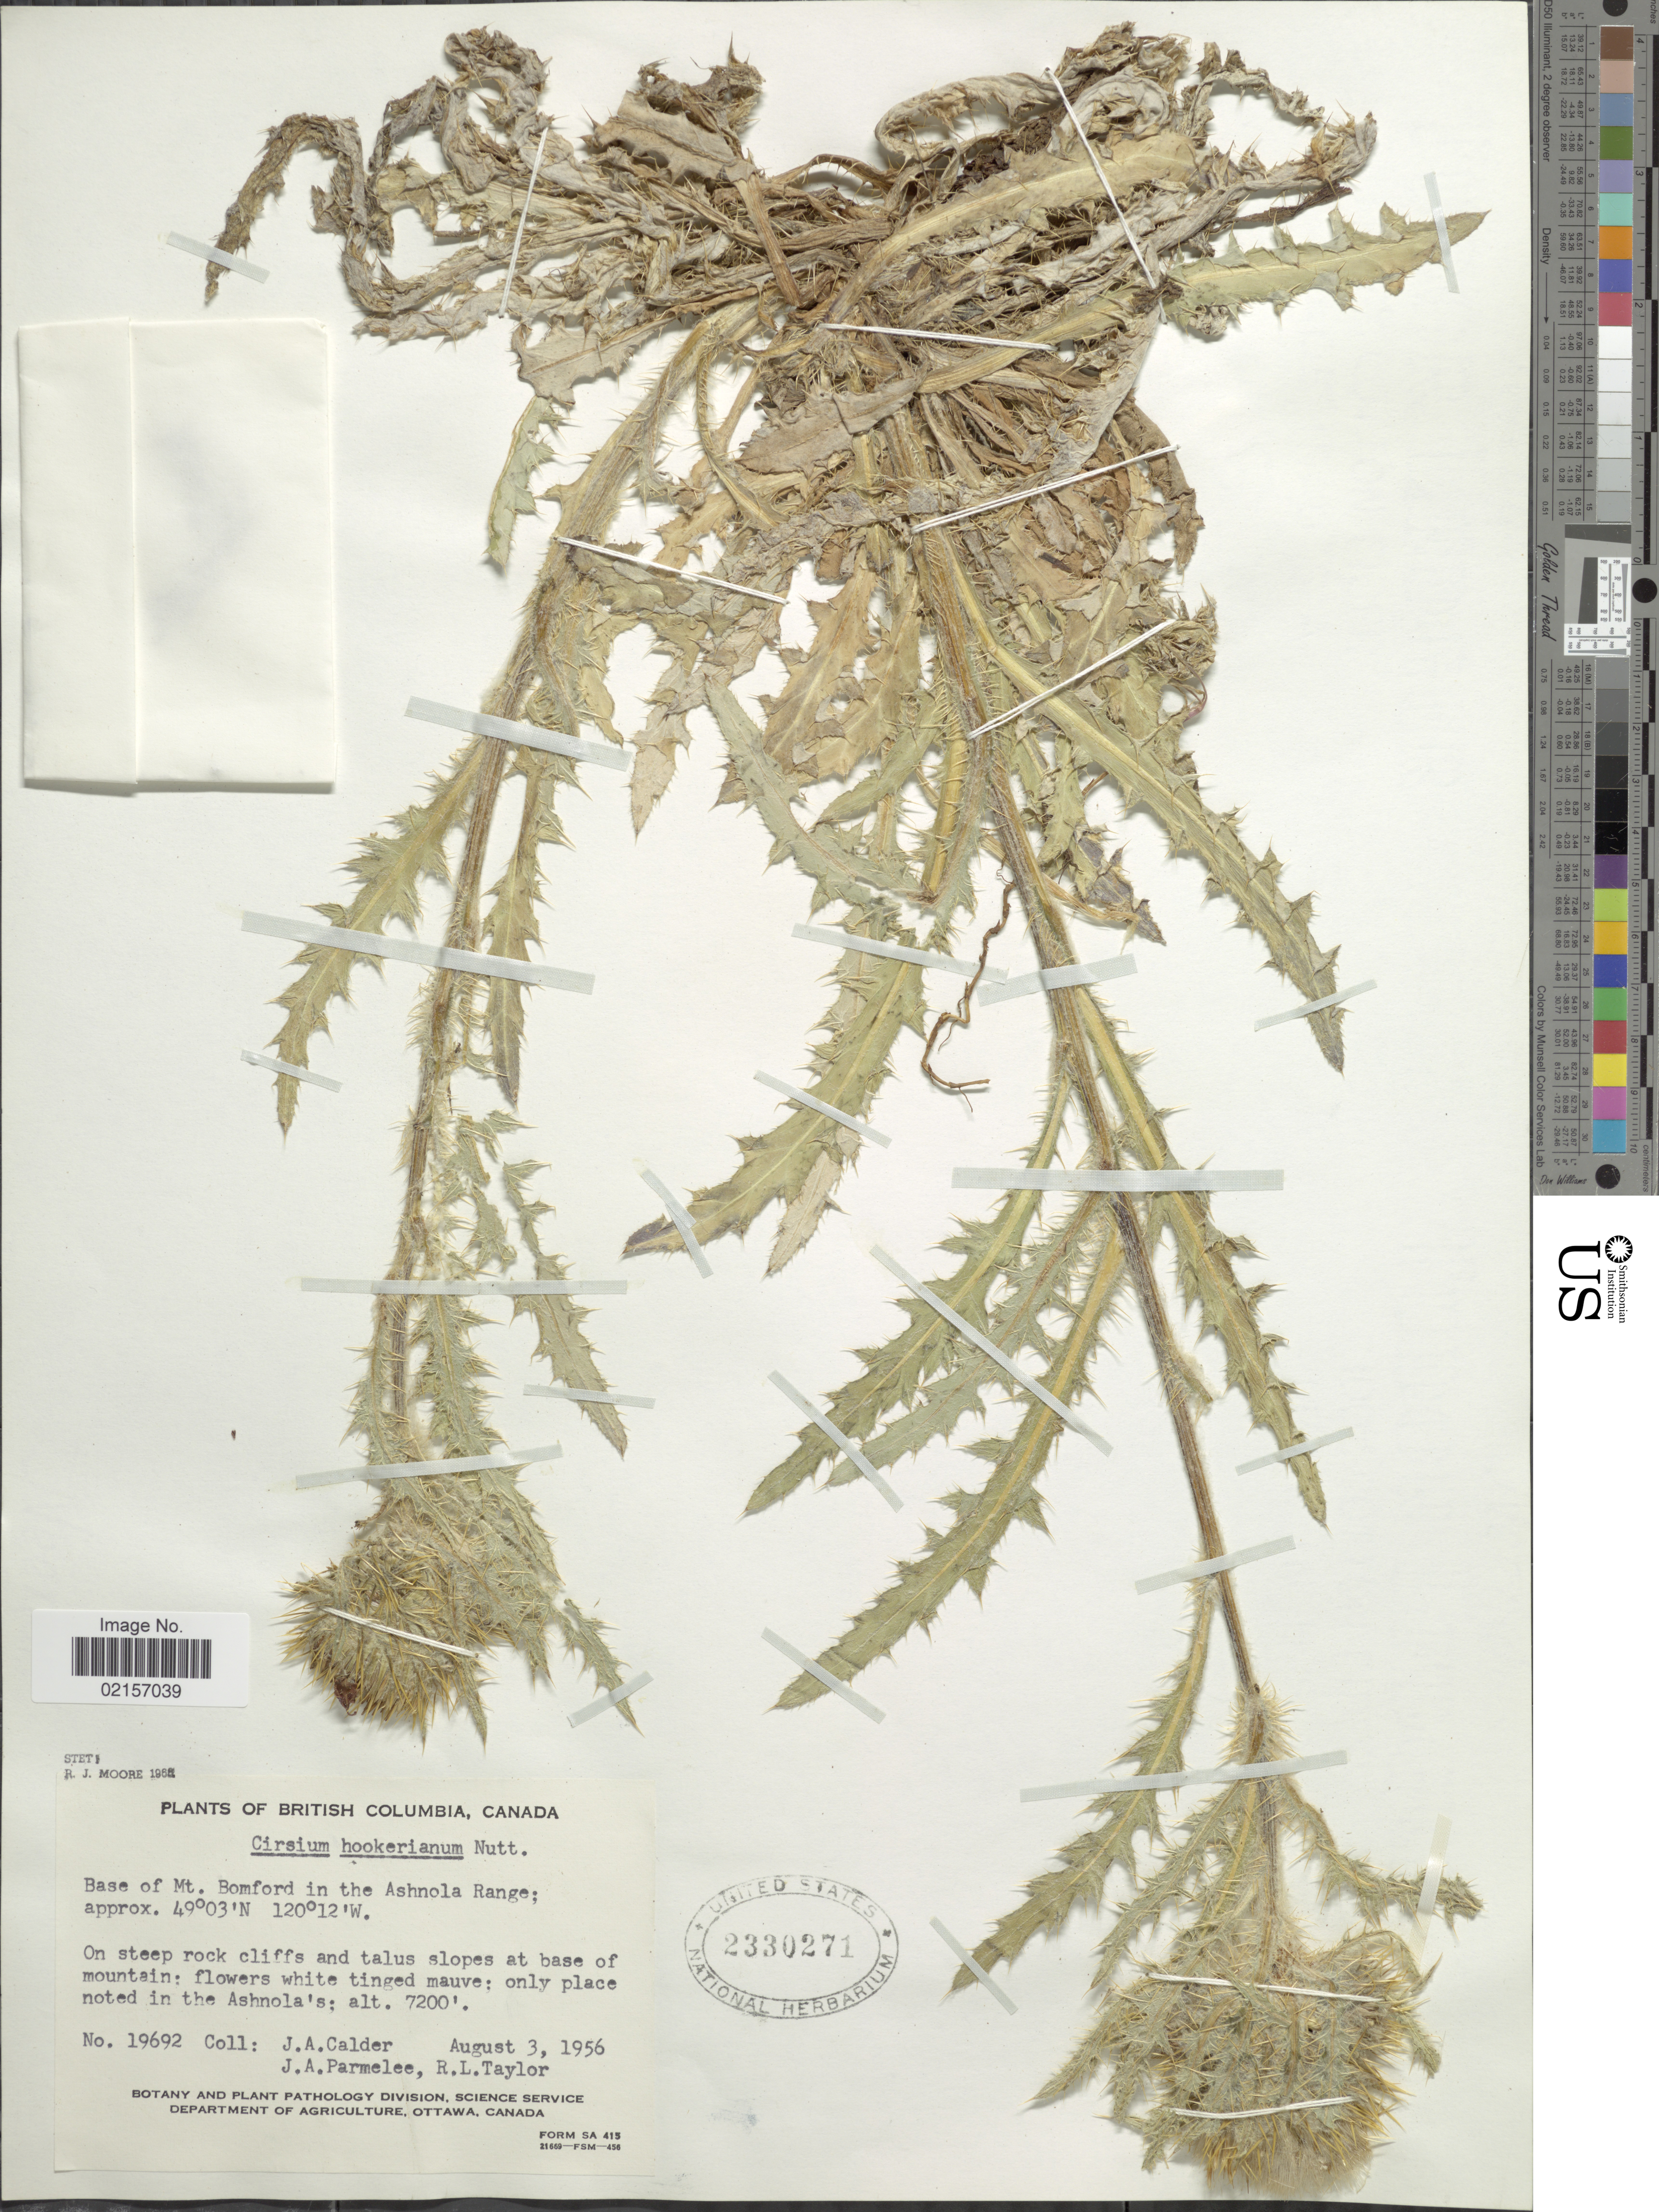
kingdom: Plantae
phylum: Tracheophyta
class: Magnoliopsida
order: Asterales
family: Asteraceae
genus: Cirsium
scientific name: Cirsium hookerianum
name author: Nutt.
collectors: J. A. Calder, J. A. Parmelee & R. Taylor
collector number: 19692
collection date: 1956-08-03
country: Canada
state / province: British Columbia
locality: Base of Mt. Bomford int the Ashnola Range, on steep rock cliffs and talus slopes at base of mountain, only place noted in the Ashnolla's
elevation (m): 2195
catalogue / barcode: US 2330271